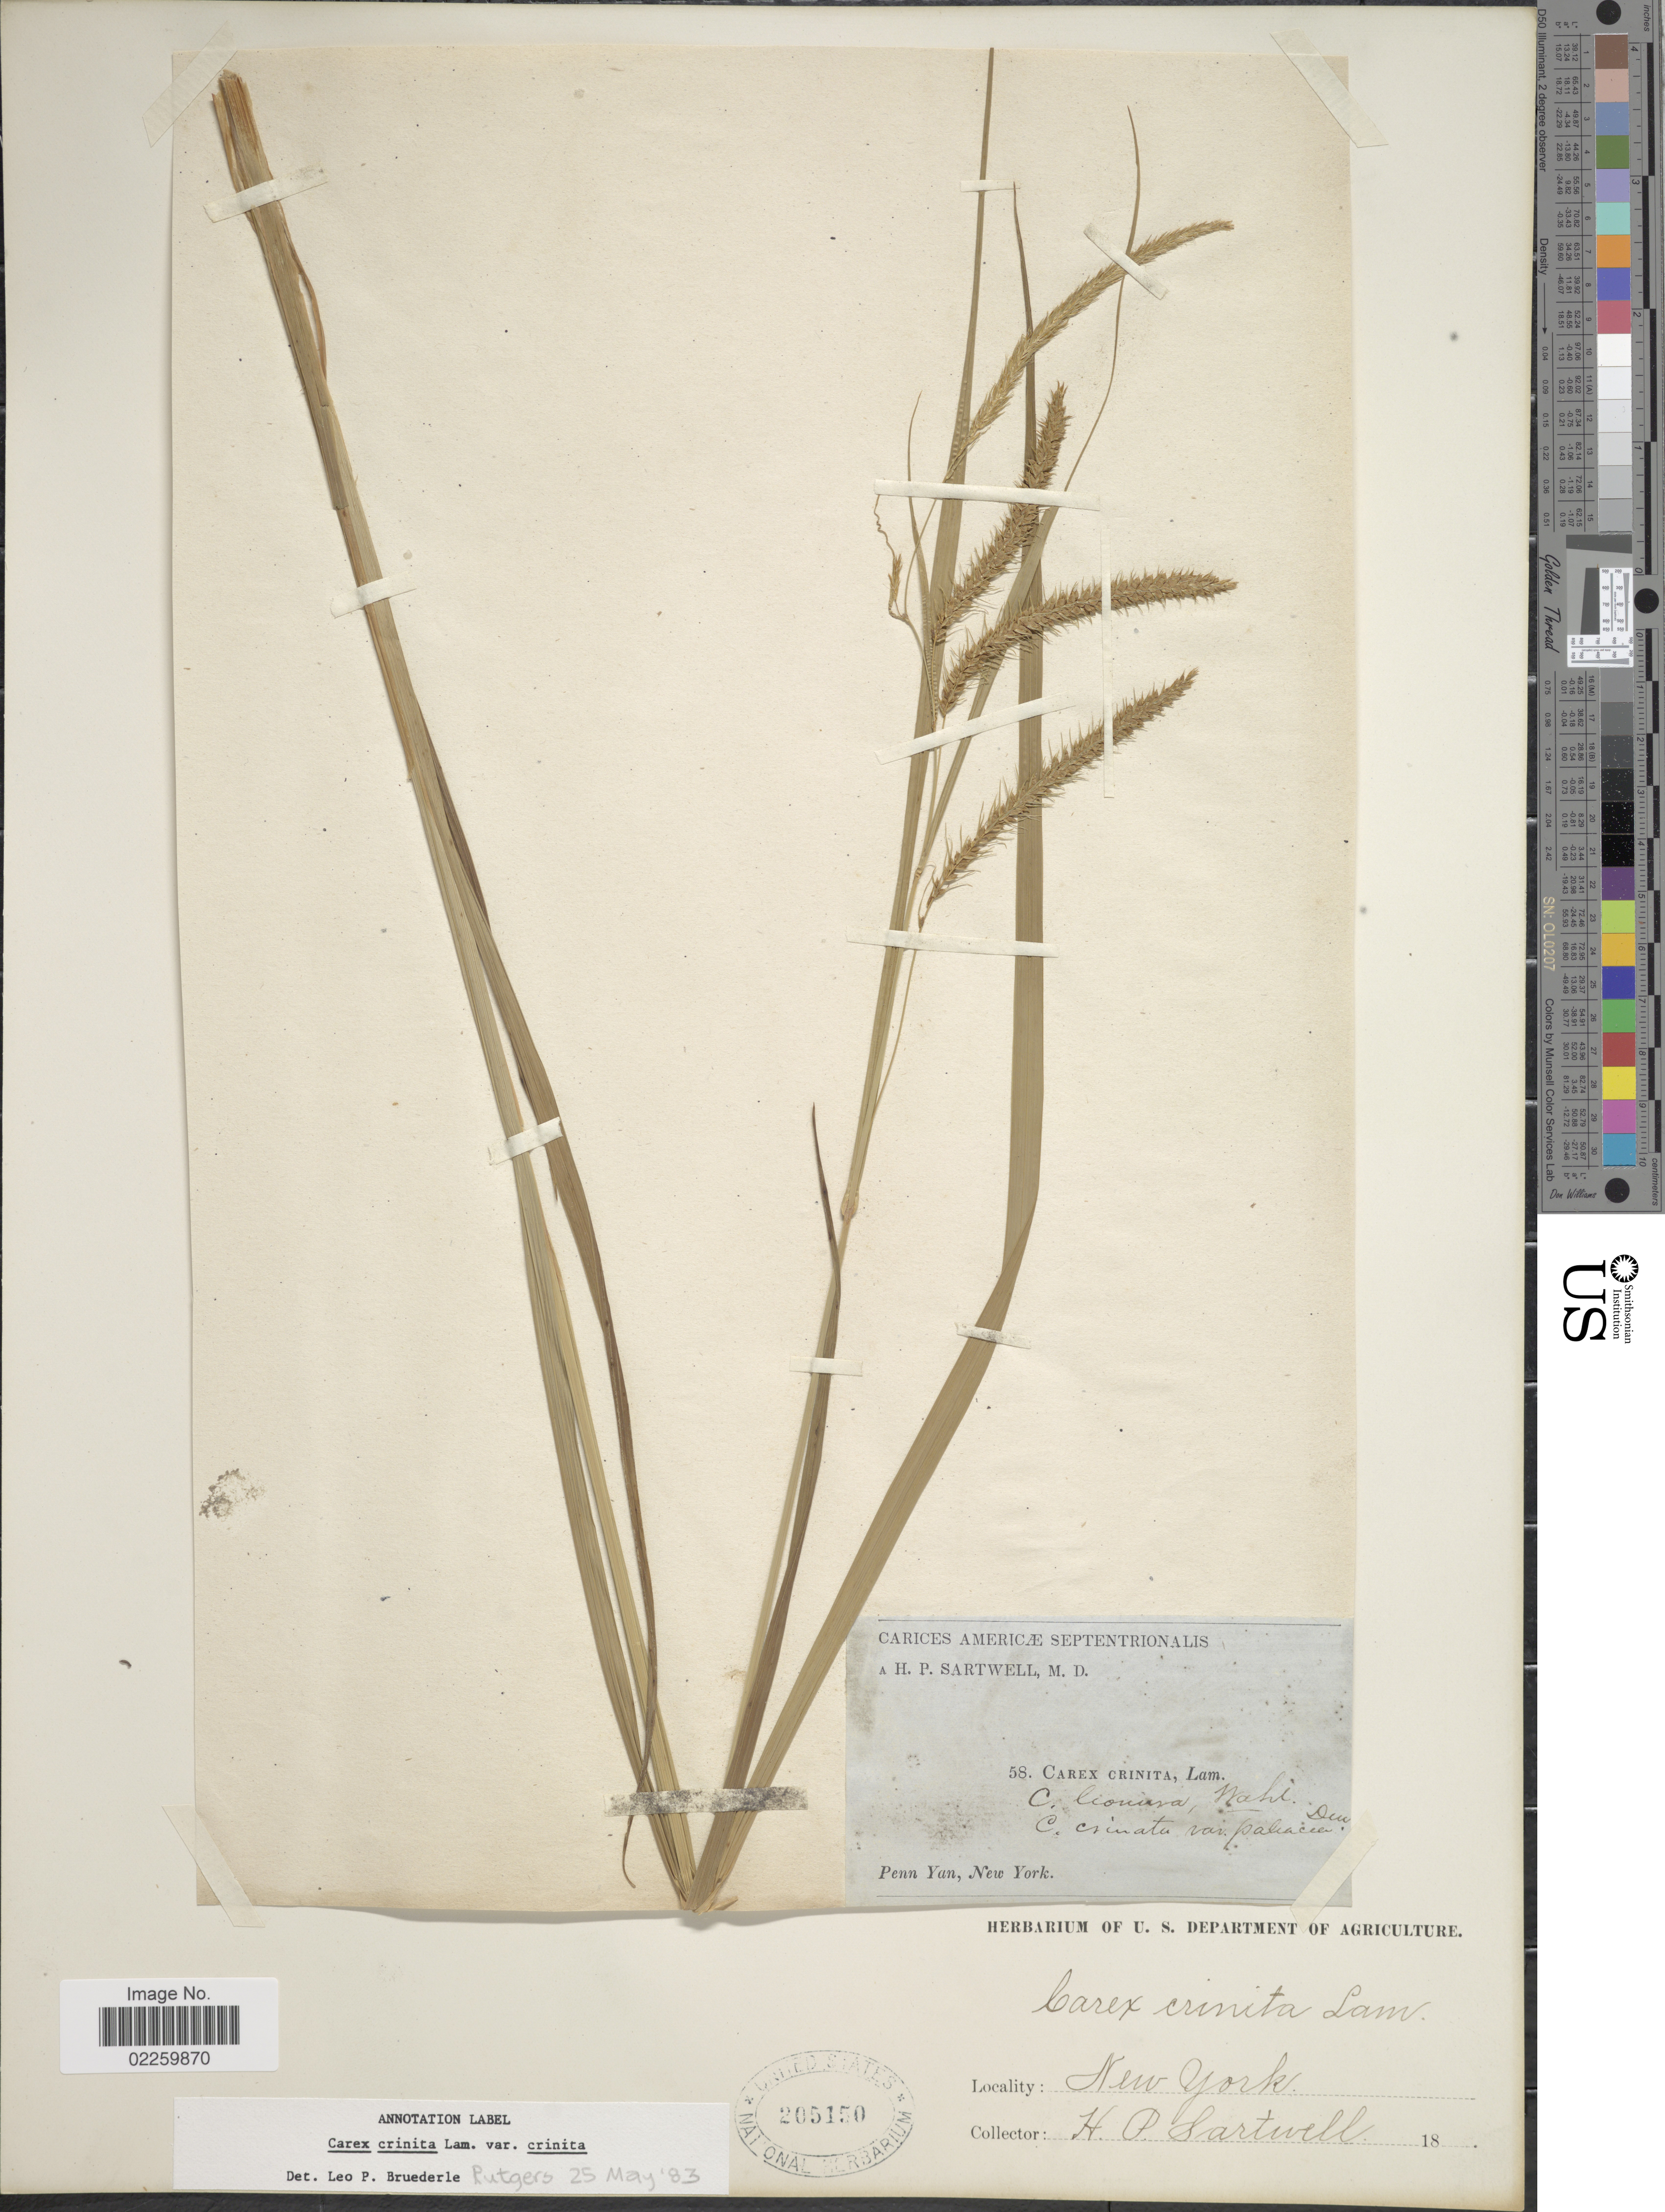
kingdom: Plantae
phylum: Tracheophyta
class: Liliopsida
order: Poales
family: Cyperaceae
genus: Carex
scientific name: Carex crinita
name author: Lam.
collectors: H. P. Sartwell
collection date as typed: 18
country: United States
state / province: New York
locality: Penn Yan,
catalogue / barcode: US 205150